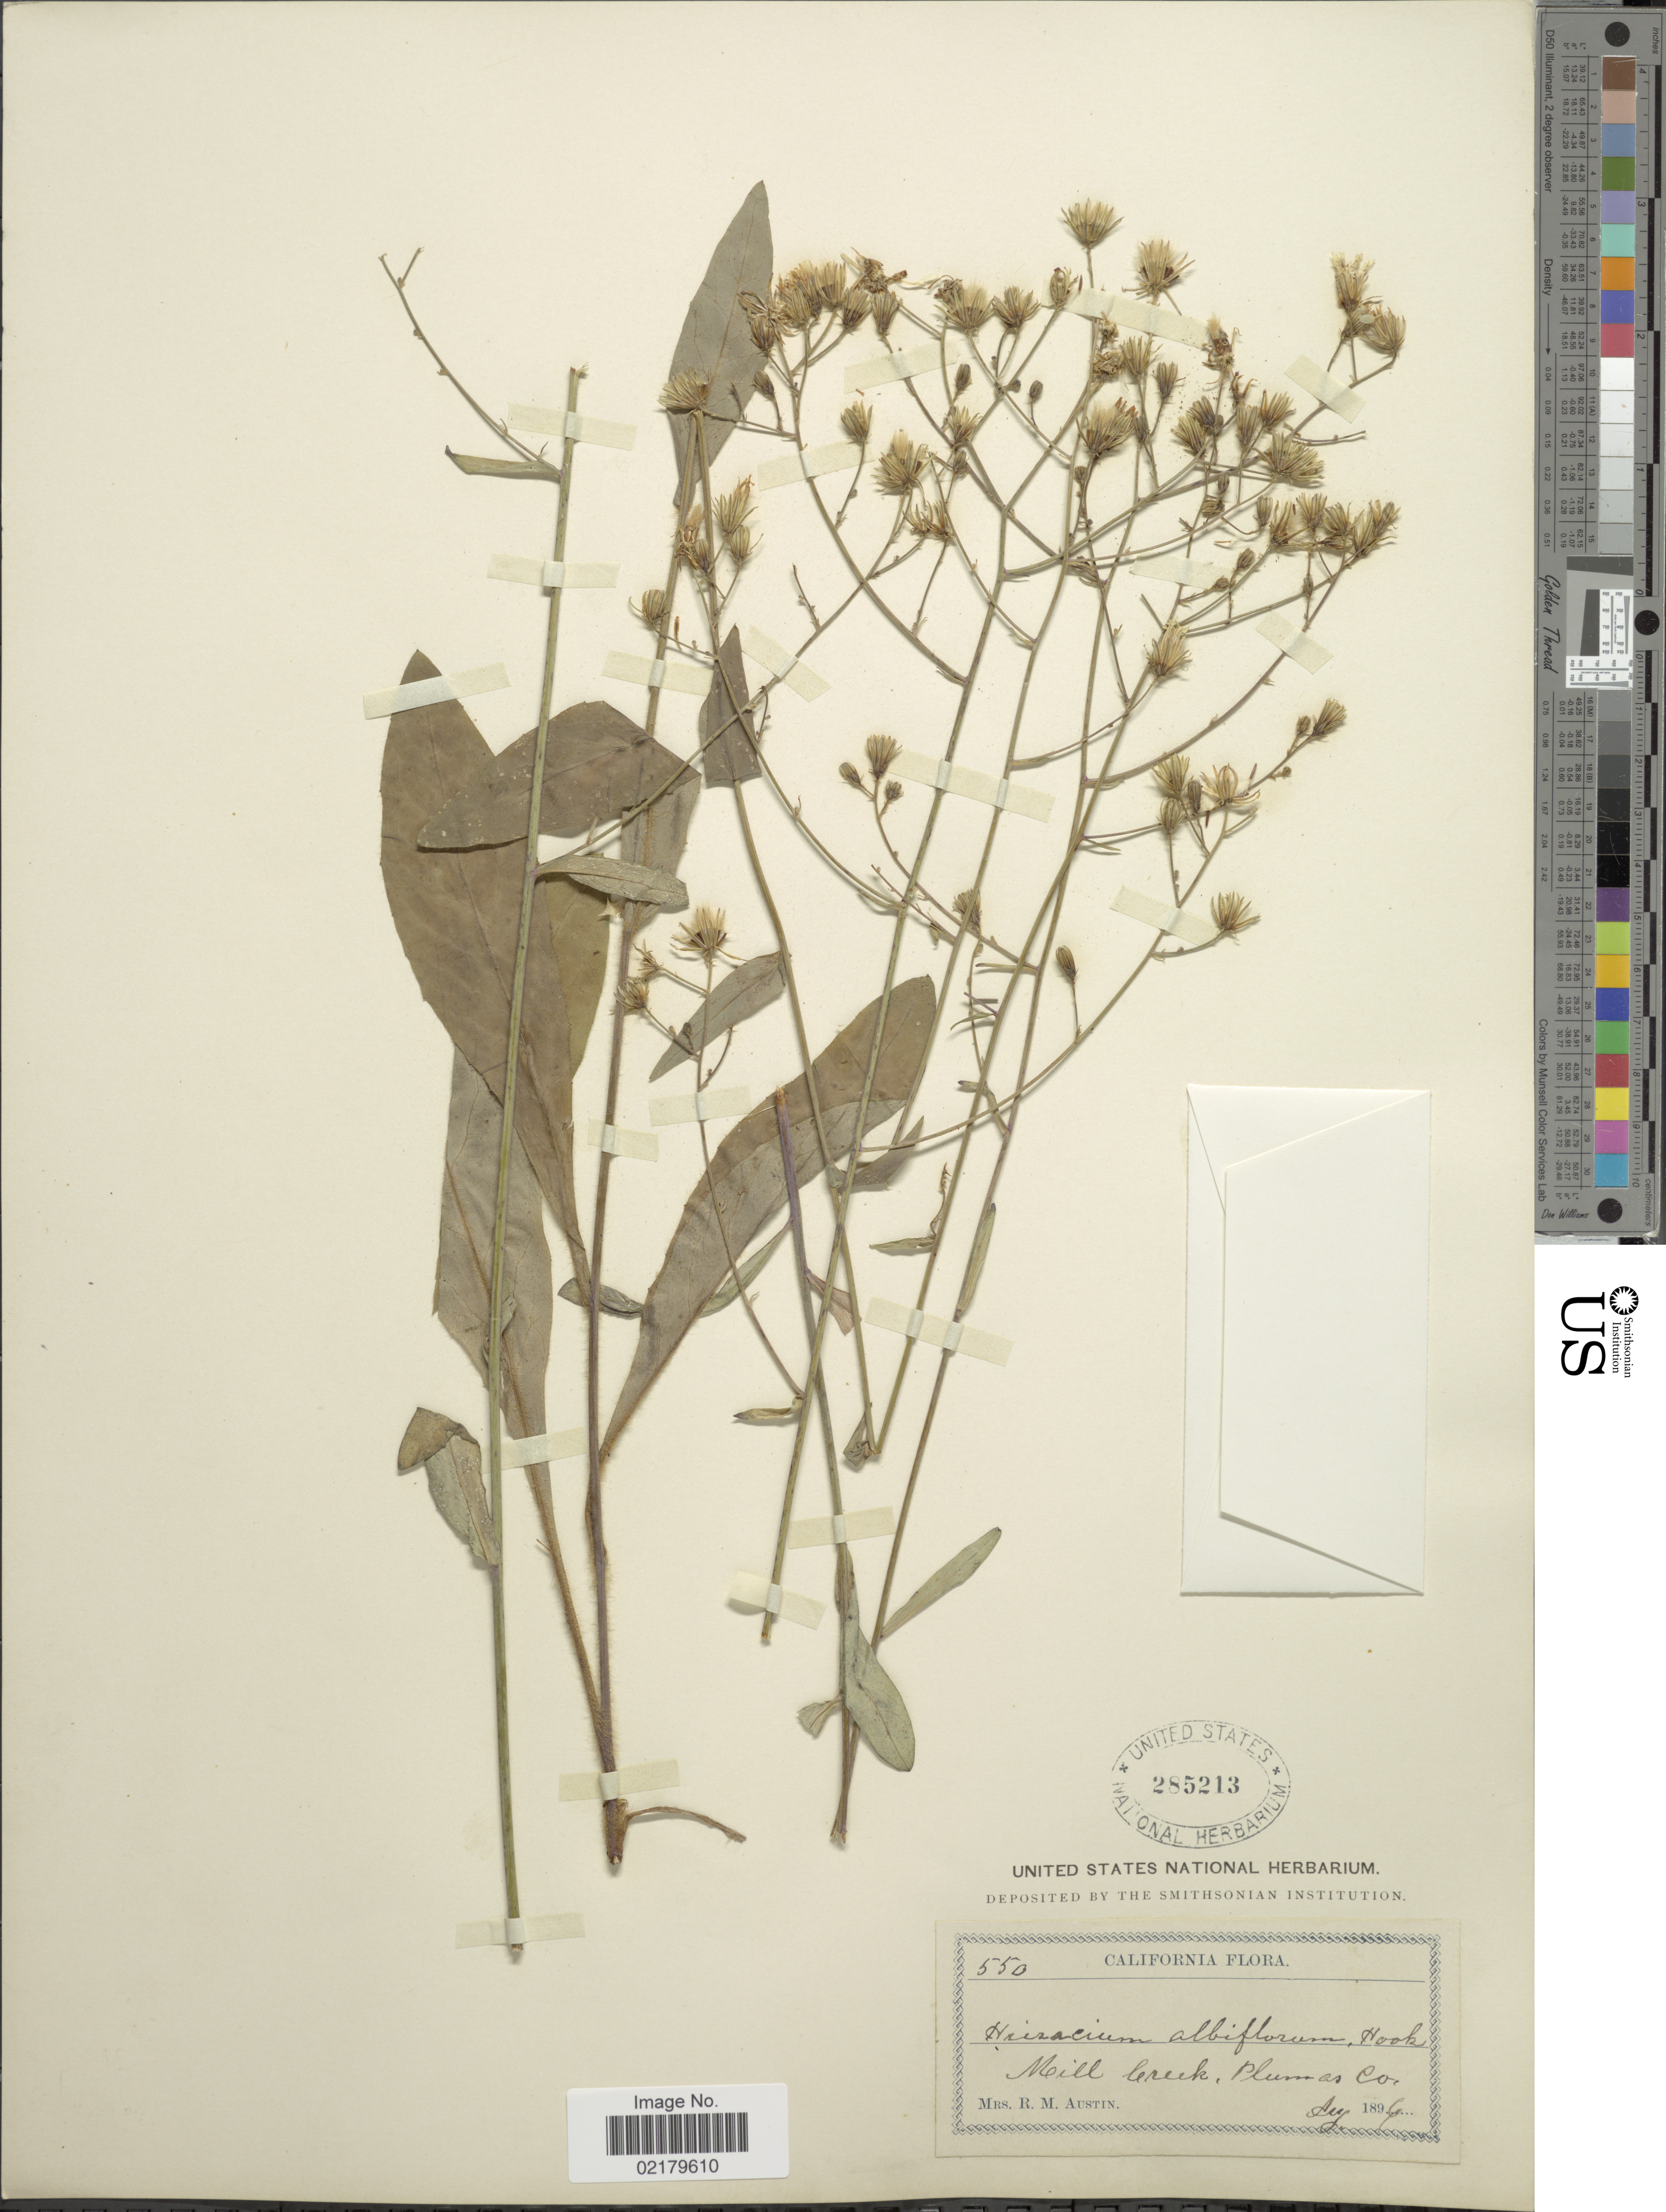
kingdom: Plantae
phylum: Tracheophyta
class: Magnoliopsida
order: Asterales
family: Asteraceae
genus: Hieracium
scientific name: Hieracium albiflorum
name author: Hook.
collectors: R. Austin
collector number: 550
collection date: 1896-08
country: United States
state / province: California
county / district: Plumas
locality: Mill Creek, Plumas Co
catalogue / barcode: US 285213